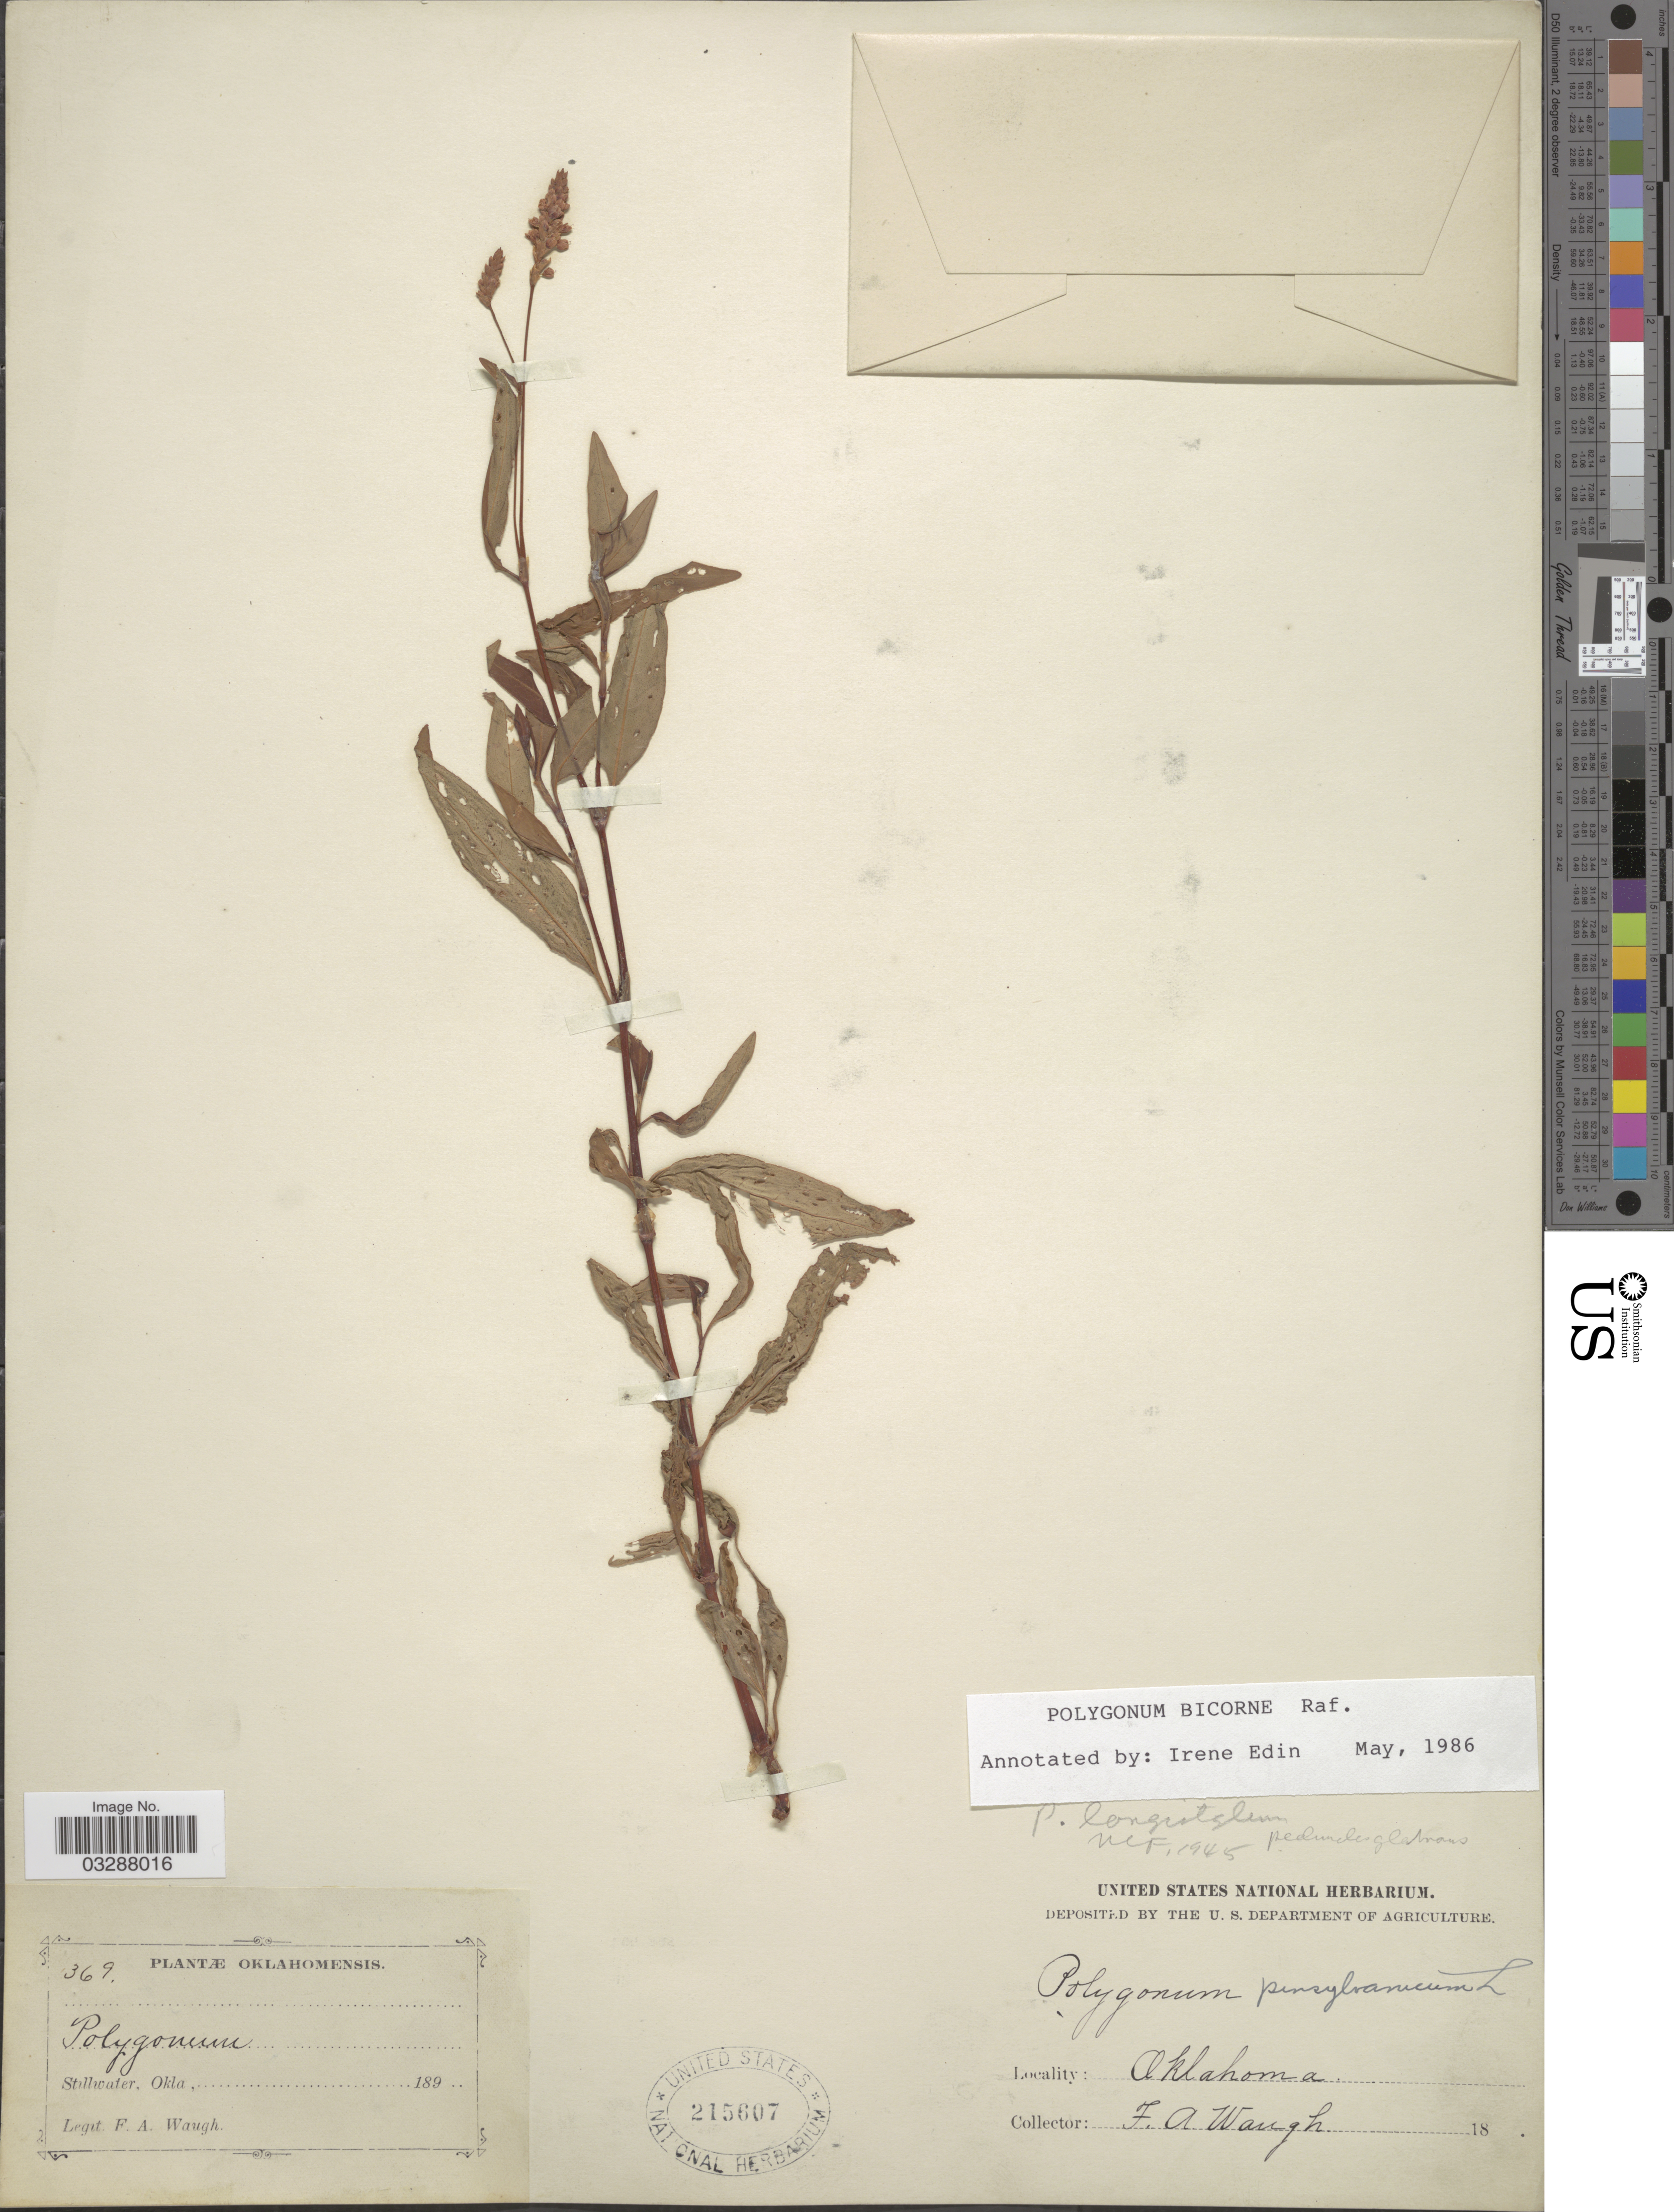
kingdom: Plantae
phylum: Tracheophyta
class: Magnoliopsida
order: Caryophyllales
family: Polygonaceae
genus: Persicaria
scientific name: Persicaria bicornis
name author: (Raf.) Nieuwl.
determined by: Atha, D. E.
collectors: F. Waugh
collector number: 369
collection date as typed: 189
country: United States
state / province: Oklahoma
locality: Stillwater.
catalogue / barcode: US 215607